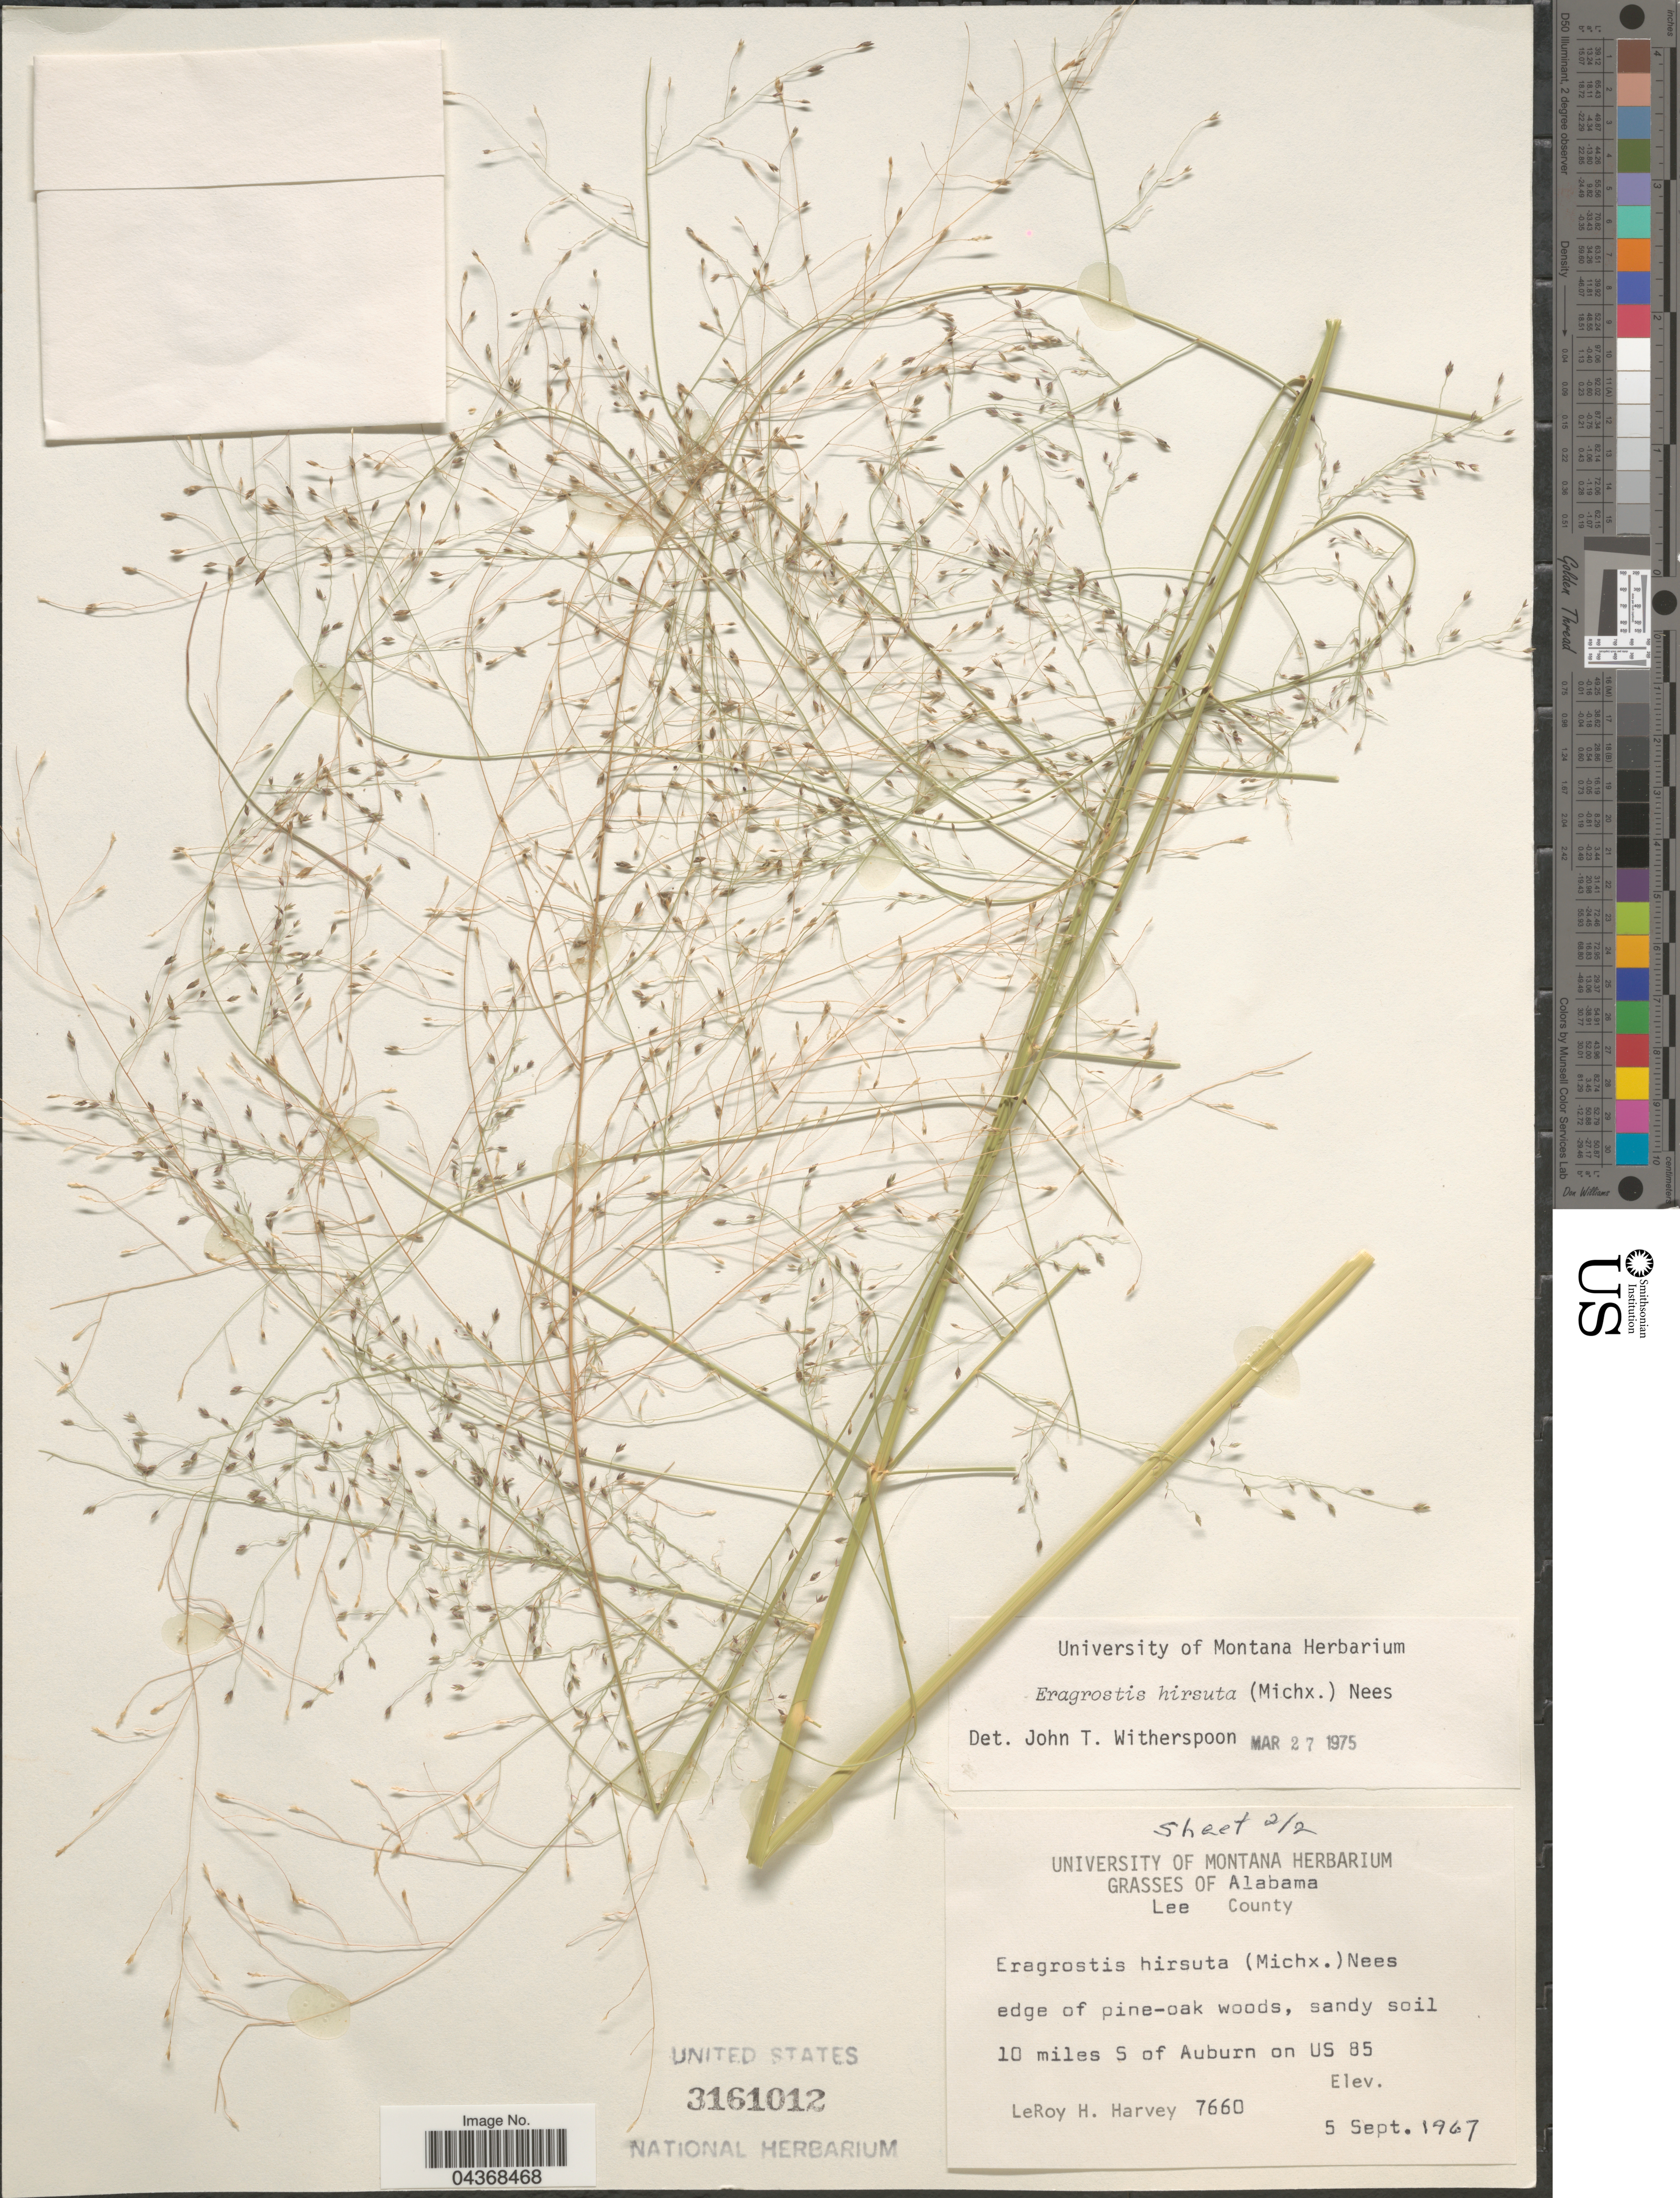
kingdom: Plantae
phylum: Tracheophyta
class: Liliopsida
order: Poales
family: Poaceae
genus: Eragrostis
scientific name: Eragrostis hirsuta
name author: (Michx.) Nees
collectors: L. H. Harvey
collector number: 7660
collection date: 1967-09-05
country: United States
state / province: Alabama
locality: Lee County. 10 miles S of Auburn on US 85.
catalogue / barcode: US 3161012